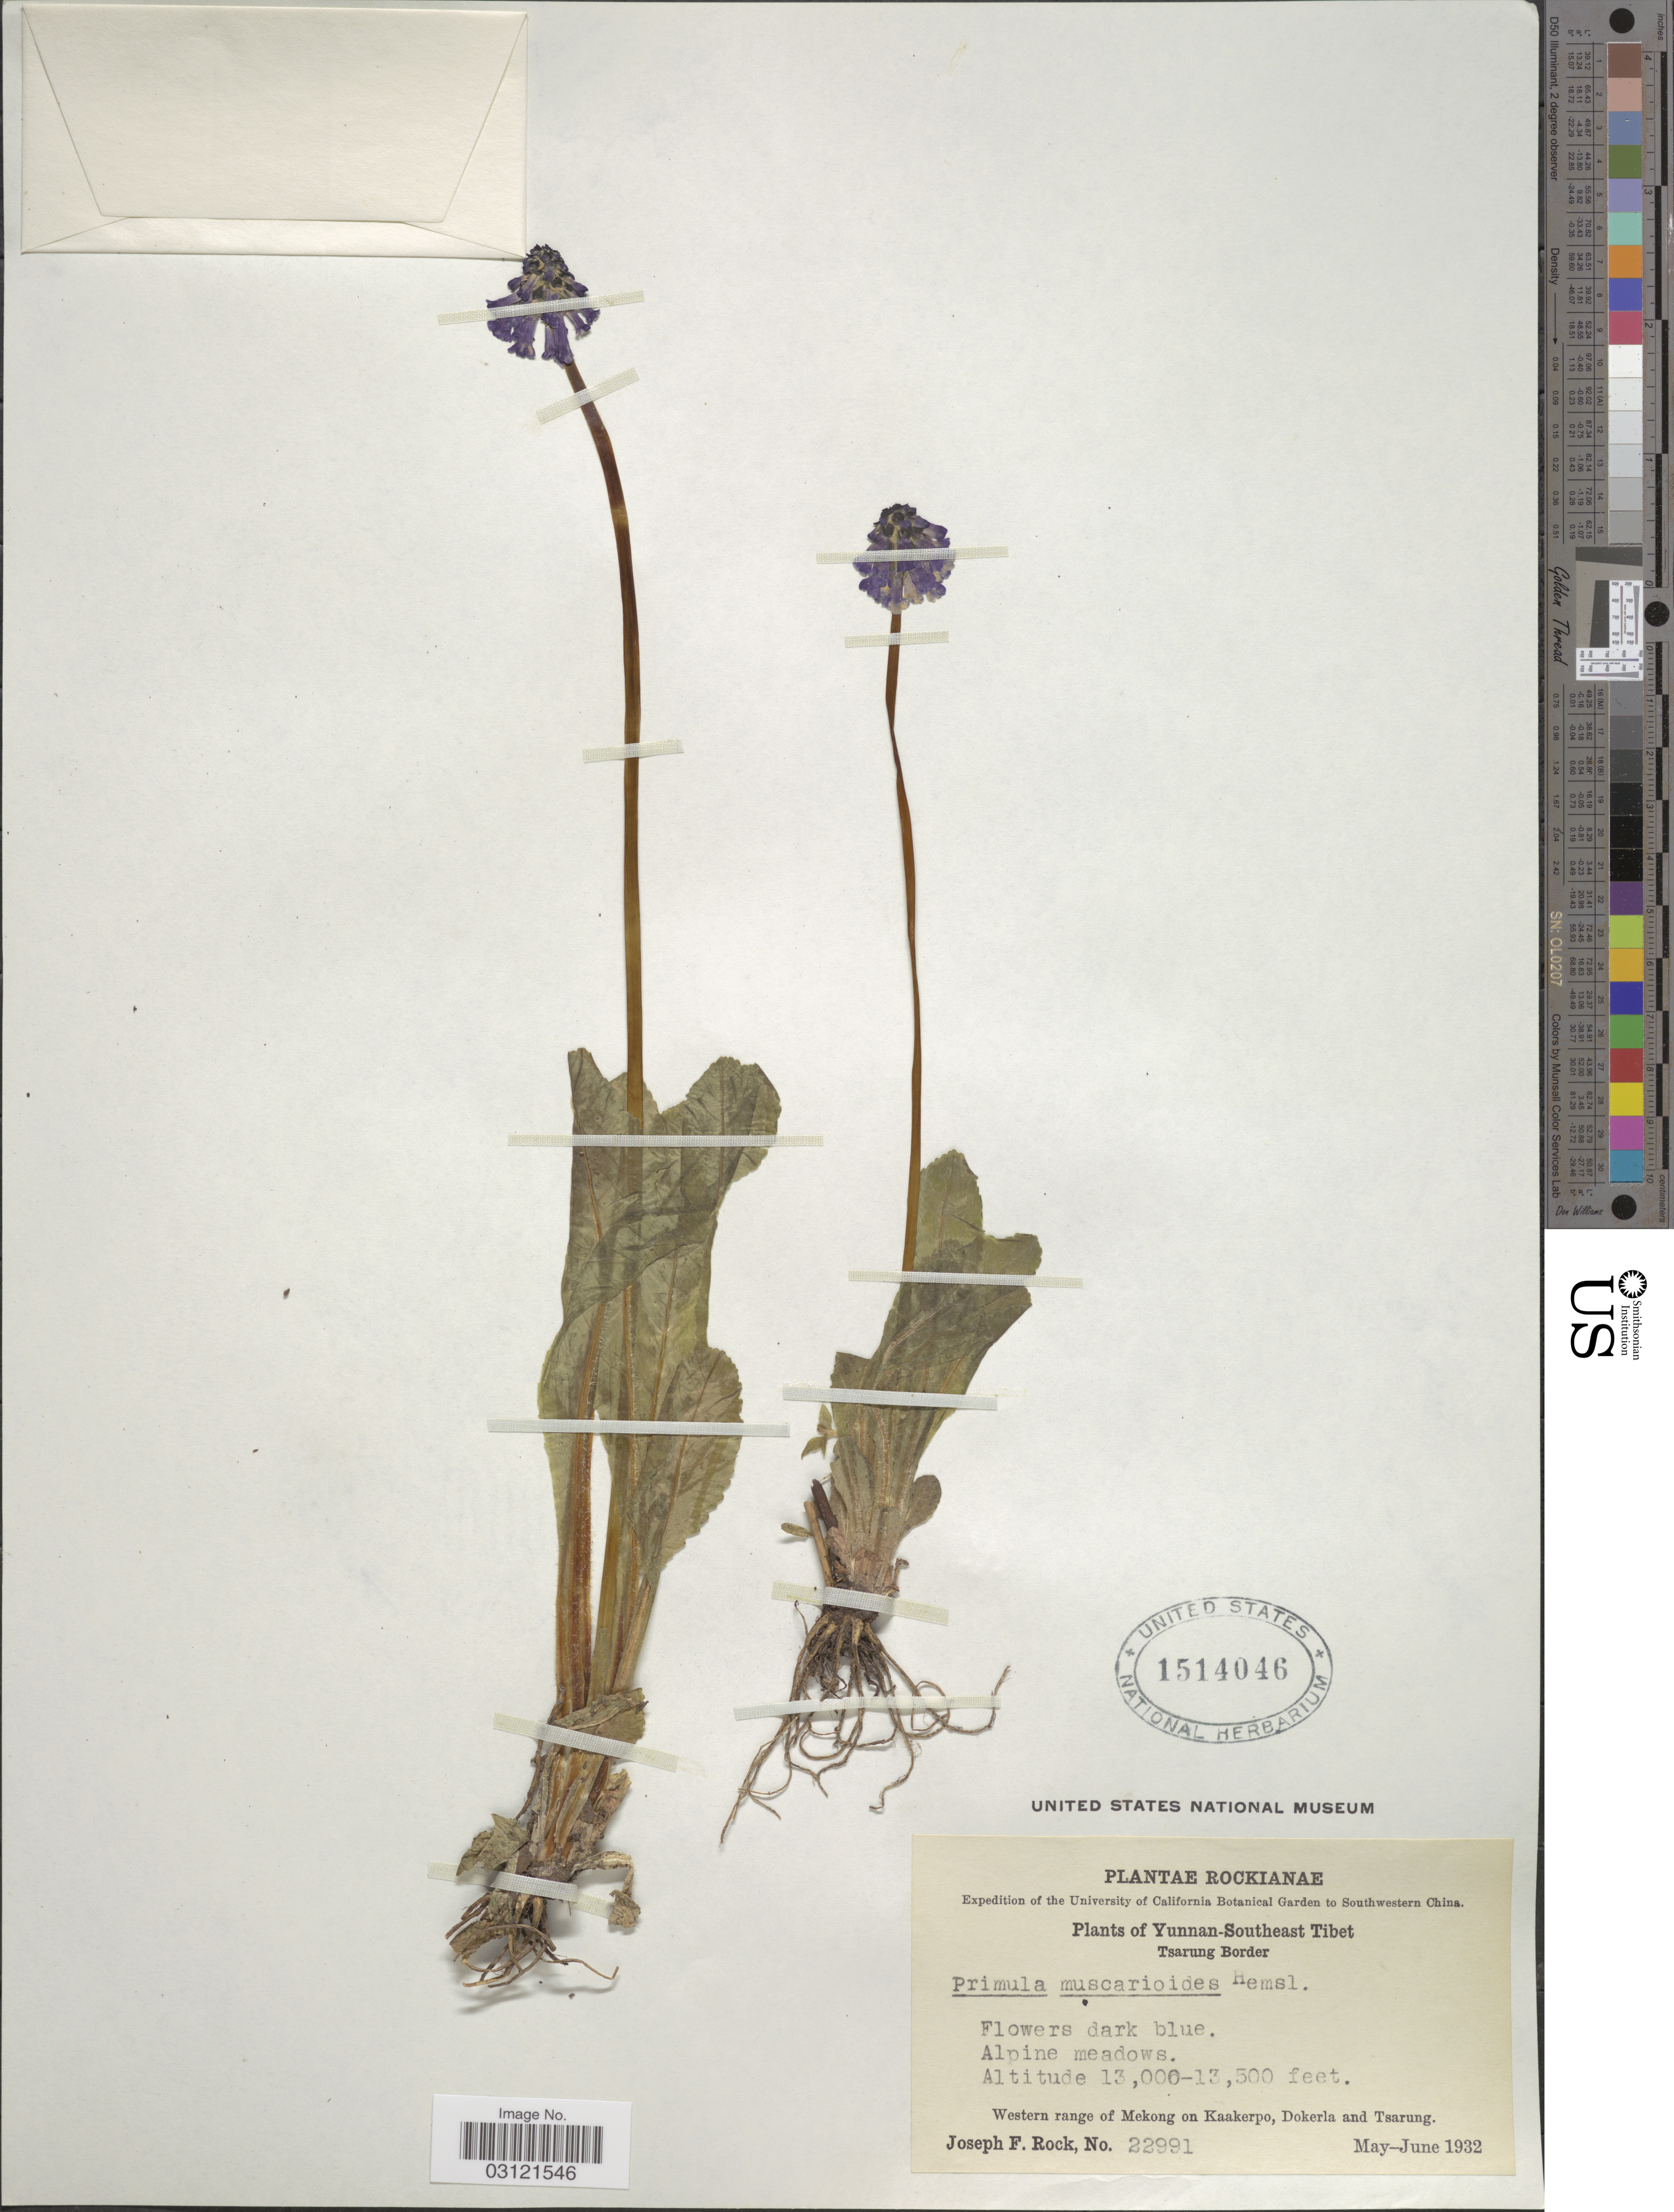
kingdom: Plantae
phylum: Tracheophyta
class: Magnoliopsida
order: Ericales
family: Primulaceae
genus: Primula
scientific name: Primula muscarioides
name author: Hemsl.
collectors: J. F. Rock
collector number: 22991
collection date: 1932-05/1932-06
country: China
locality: Southwestern China. Yunnan-Southeast Tibet. Tsarung Border. Alpine meadows. Western range of Mekong on Kaakerpo, Dokerla and Tsarung.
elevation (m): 3962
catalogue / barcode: US 1514046